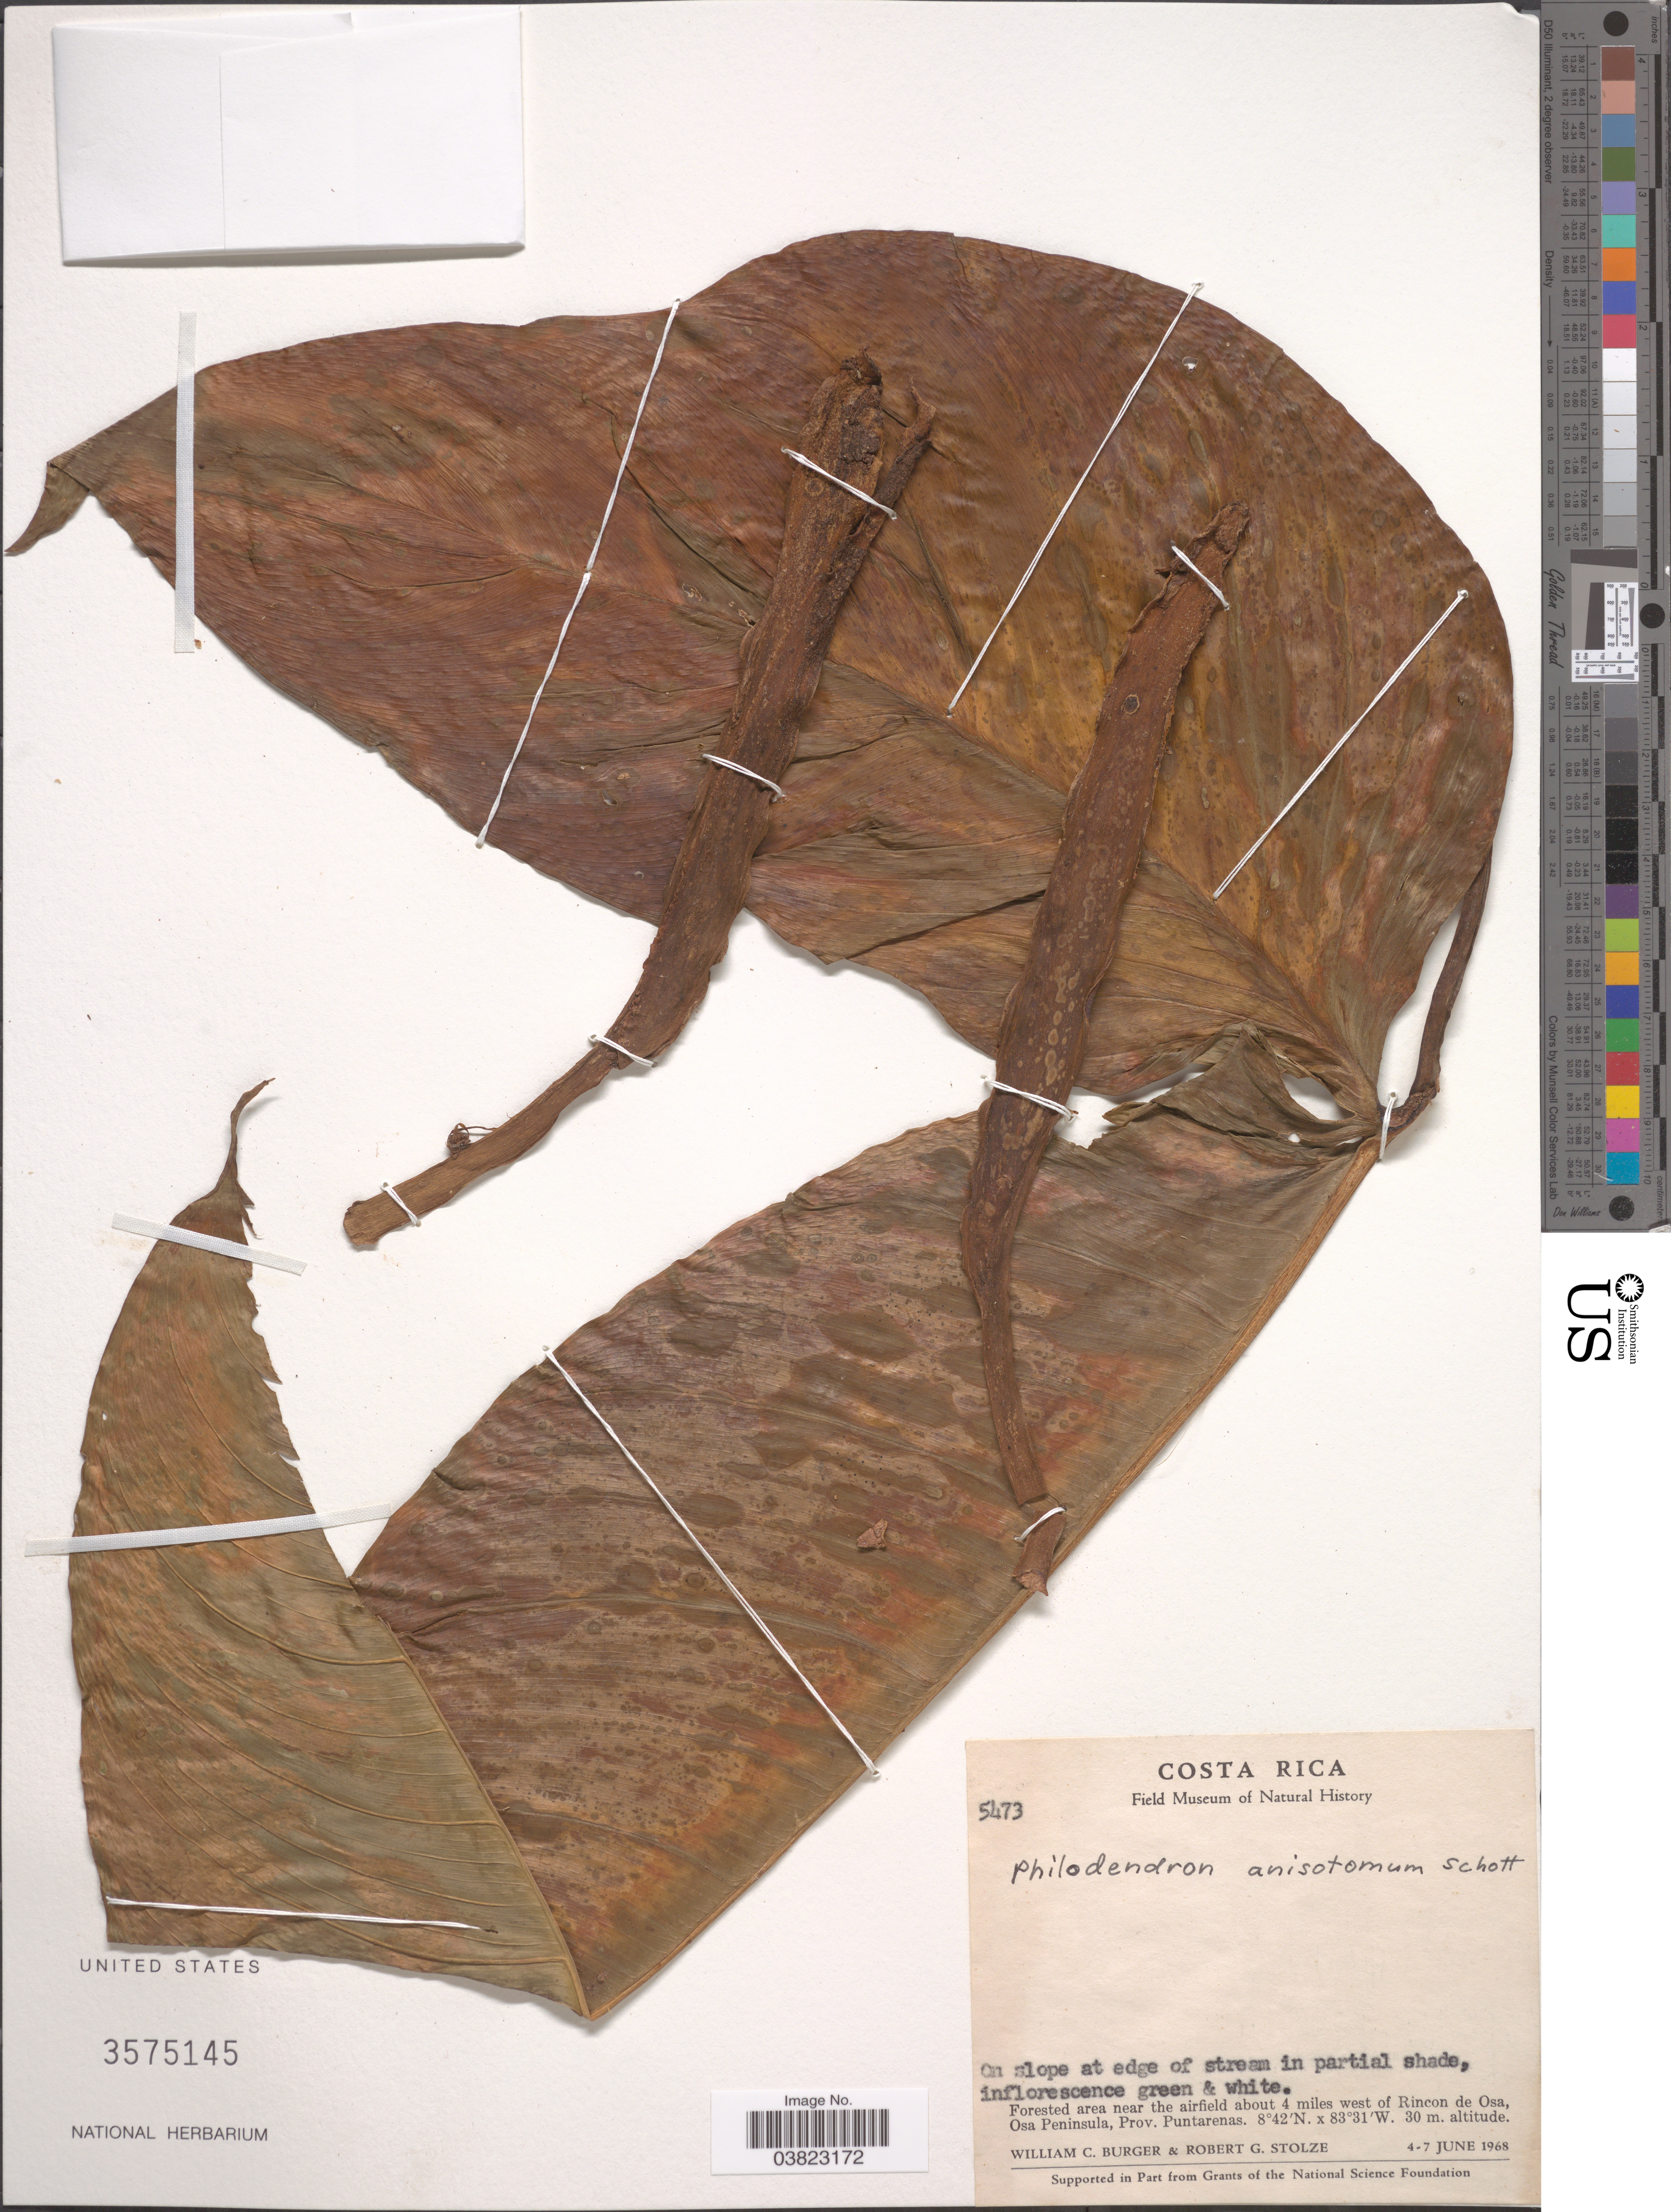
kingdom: Plantae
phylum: Tracheophyta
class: Liliopsida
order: Alismatales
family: Araceae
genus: Philodendron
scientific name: Philodendron anisotomum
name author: Schott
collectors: W. Burger & R. G. Stolze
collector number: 5473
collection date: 1968-06-04/1968-06-07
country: Costa Rica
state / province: Puntarenas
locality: On slope at edge of stream in partial shade. Forested area near the airfield about 4 miles west of Rincon de Osa, Osa Peninsula.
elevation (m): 30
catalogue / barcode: US 3575145